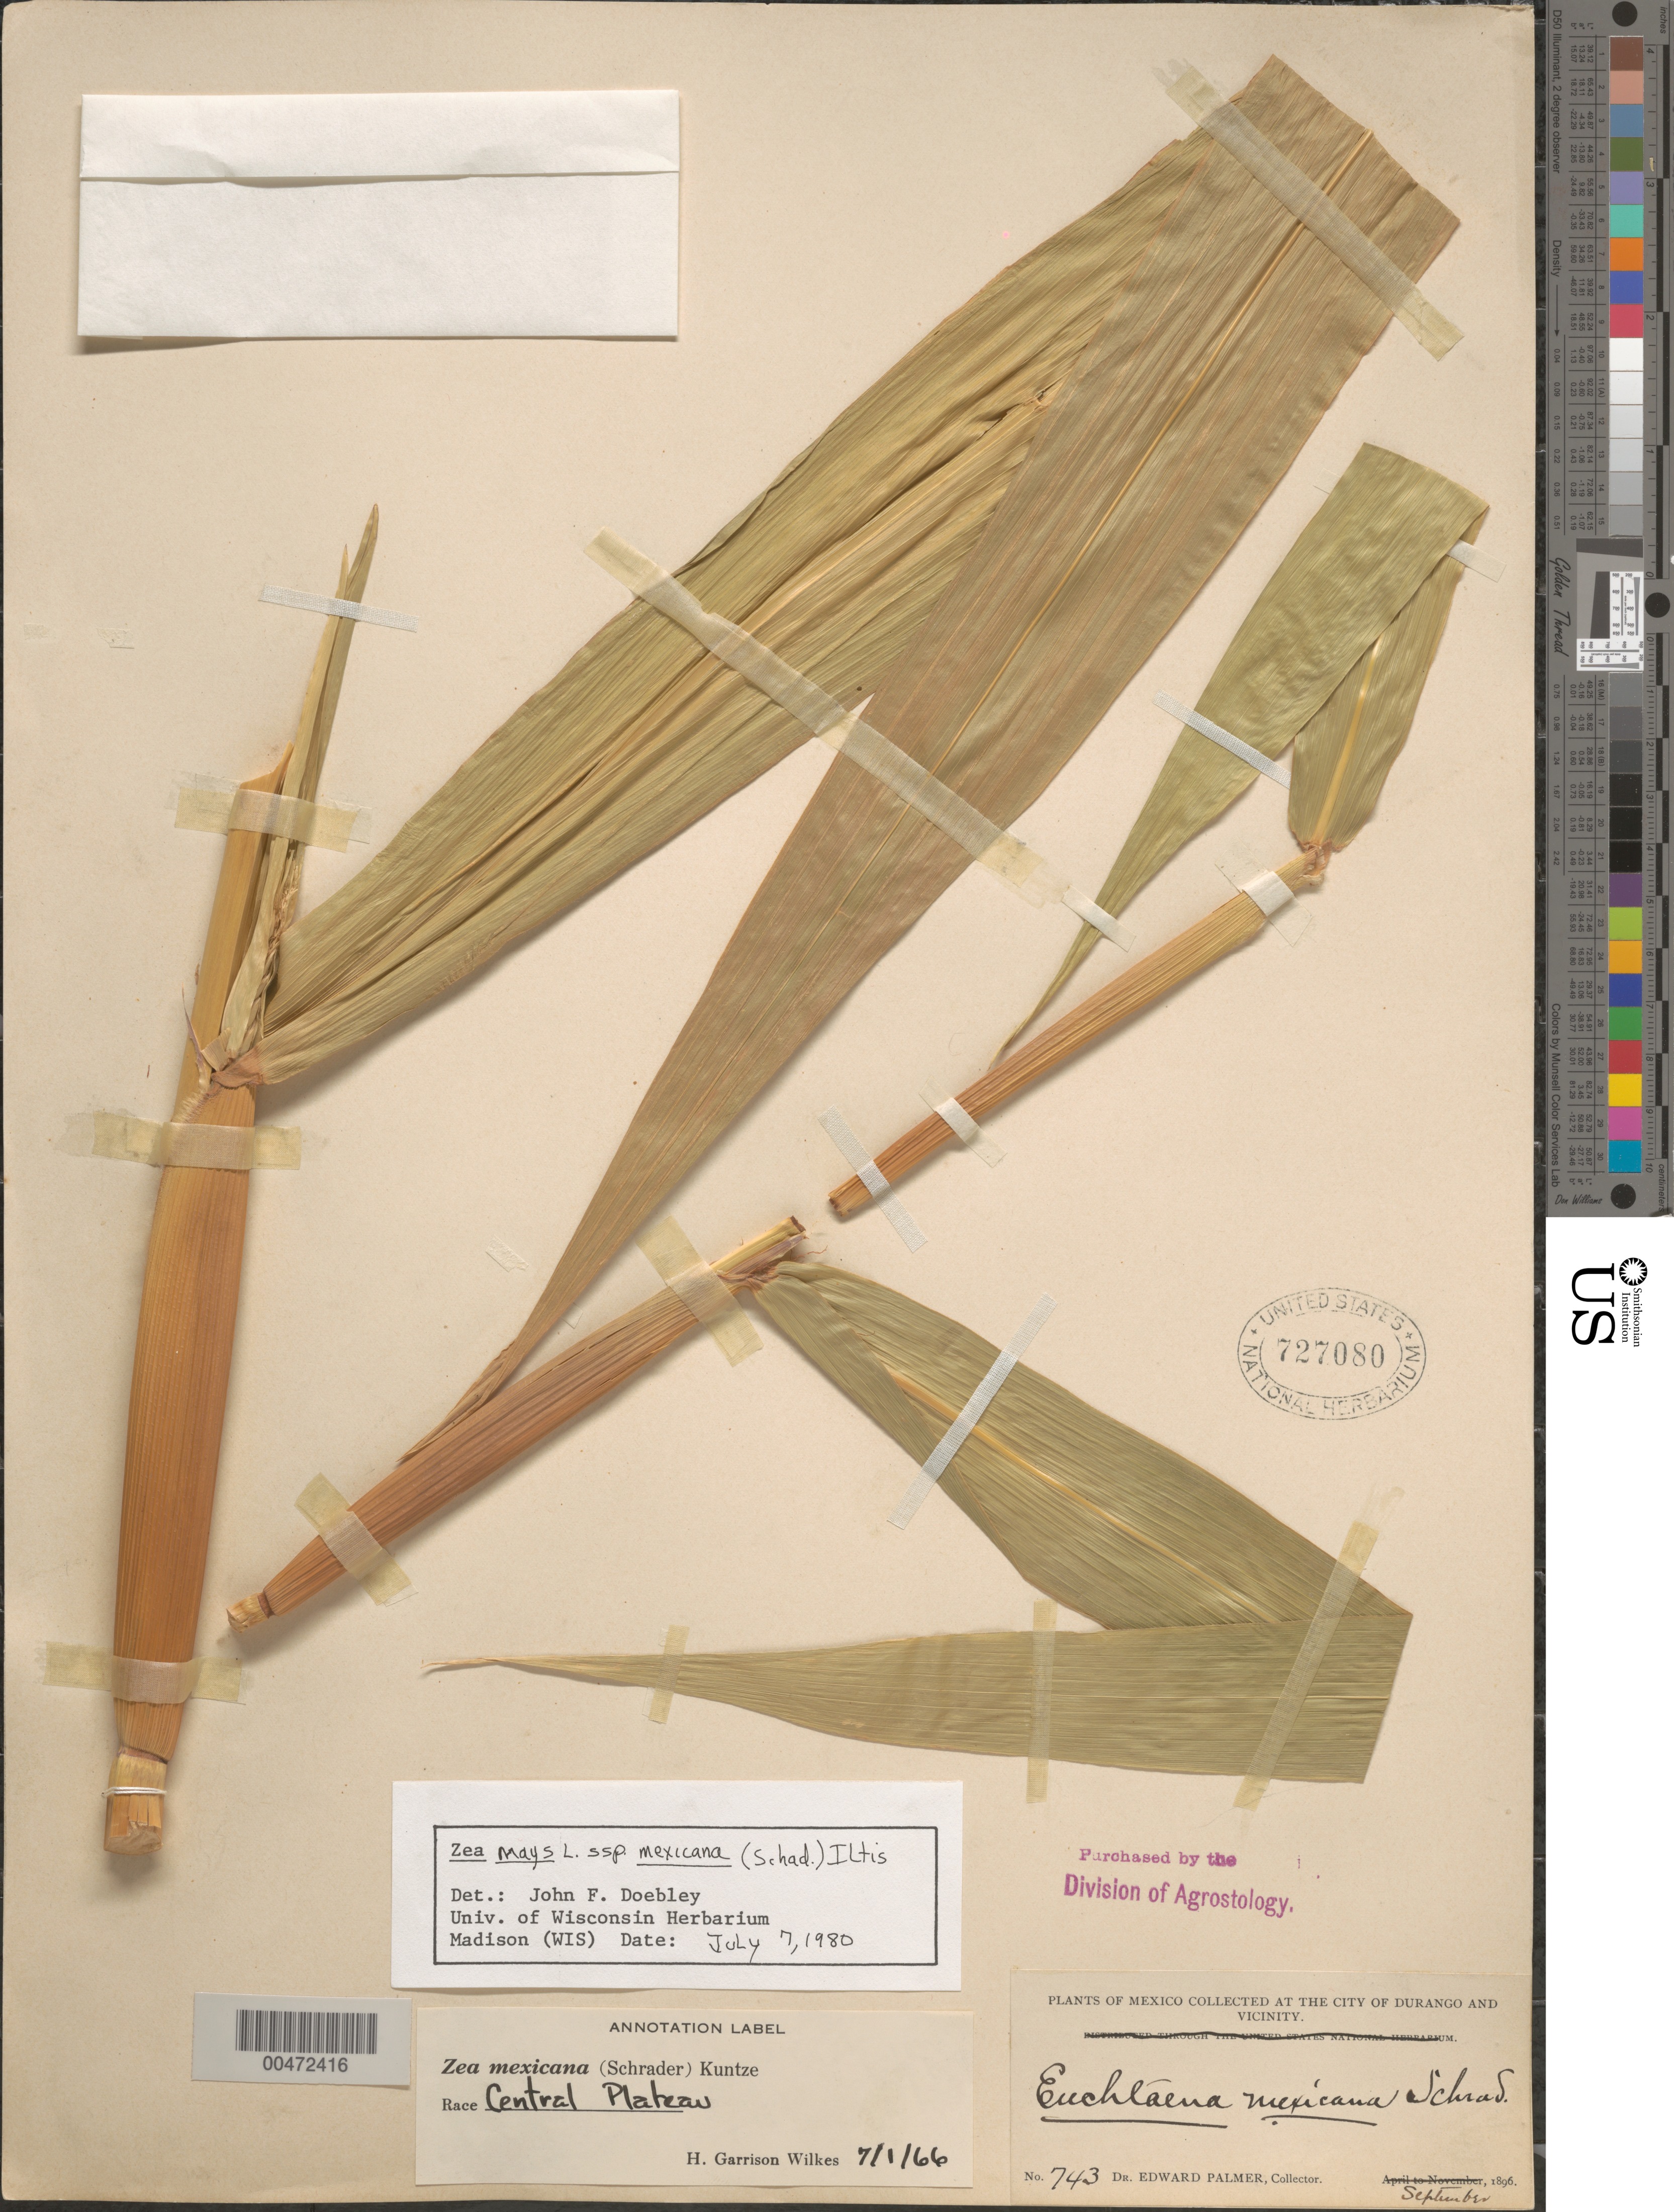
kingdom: Plantae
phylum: Tracheophyta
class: Liliopsida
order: Poales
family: Poaceae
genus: Zea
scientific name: Zea mays subsp. mexicana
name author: (Schrad.) Iltis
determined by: Doebley, John F.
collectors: E. Palmer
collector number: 743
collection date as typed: Sep 1896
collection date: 1896-09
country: Mexico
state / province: Durango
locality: City of Durango & vicinity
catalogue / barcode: US 727080